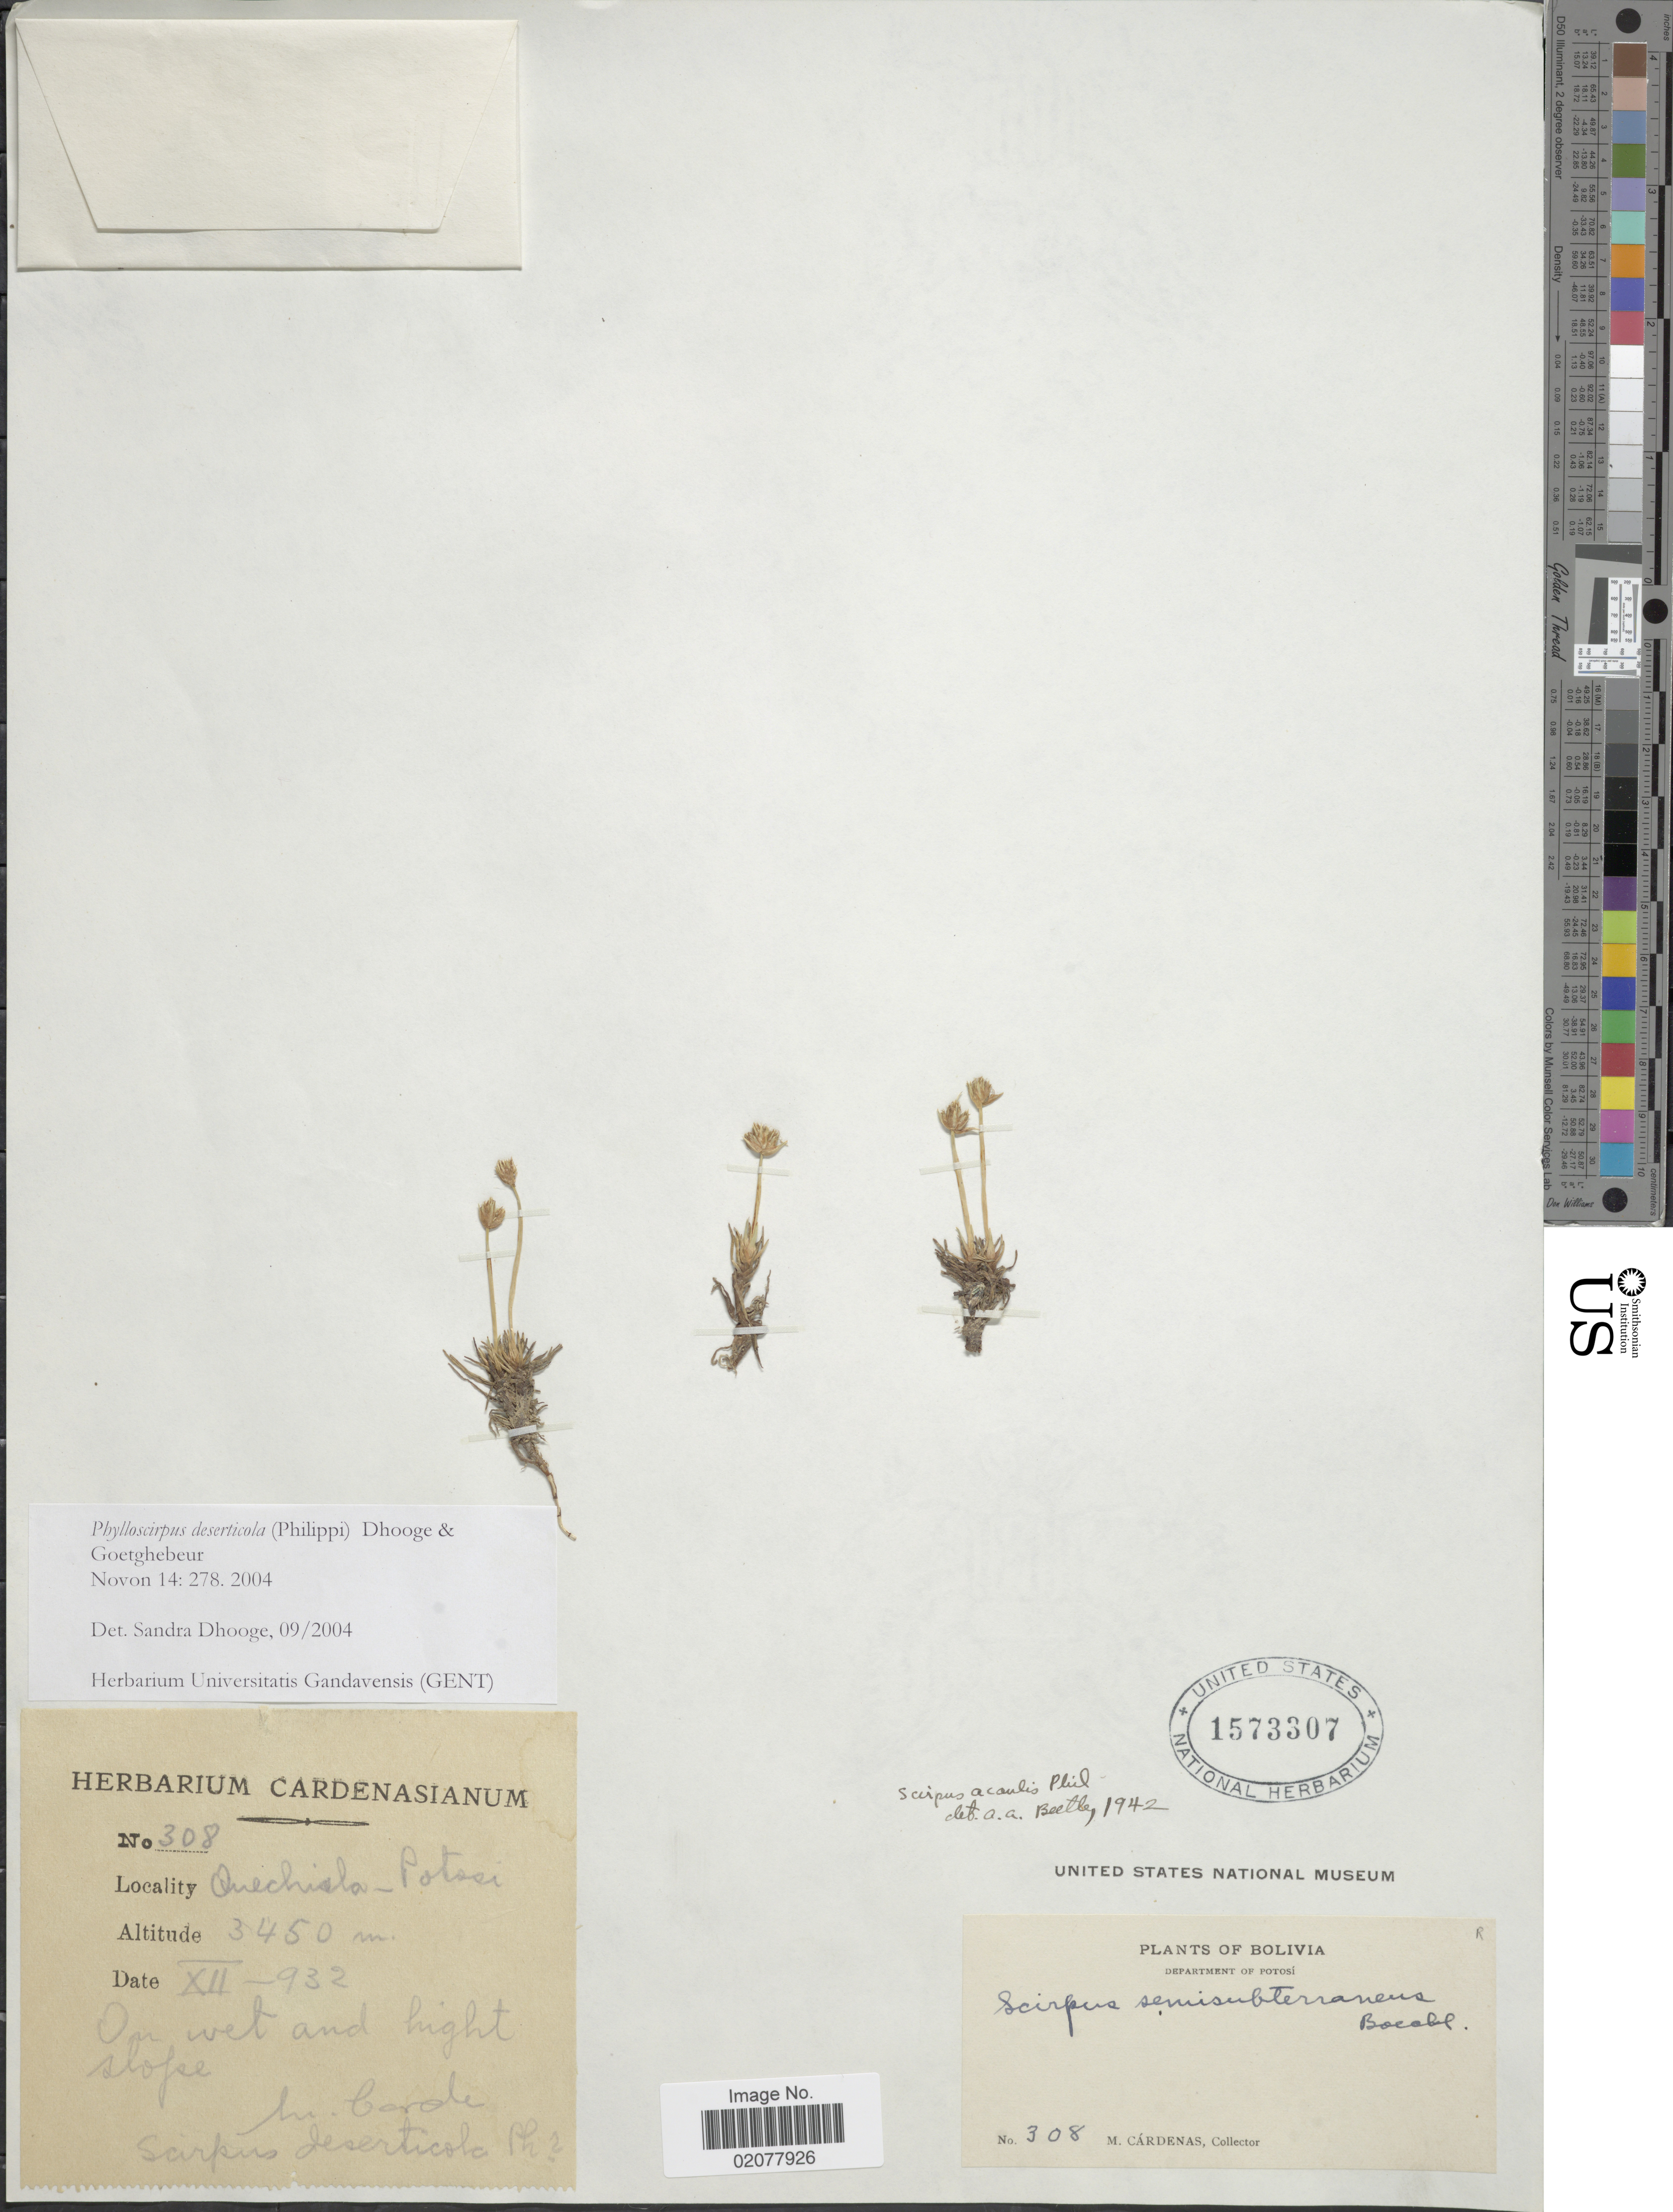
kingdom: Plantae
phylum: Tracheophyta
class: Liliopsida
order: Poales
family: Cyperaceae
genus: Phylloscirpus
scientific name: Phylloscirpus deserticola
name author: (Phil.) Dhooge & Goetgh.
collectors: M. Cárdenas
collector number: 308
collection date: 1932-12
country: Bolivia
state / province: Potosi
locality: Department of Potosí. Quechisla-Potosi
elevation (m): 3450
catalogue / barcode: US 1573307